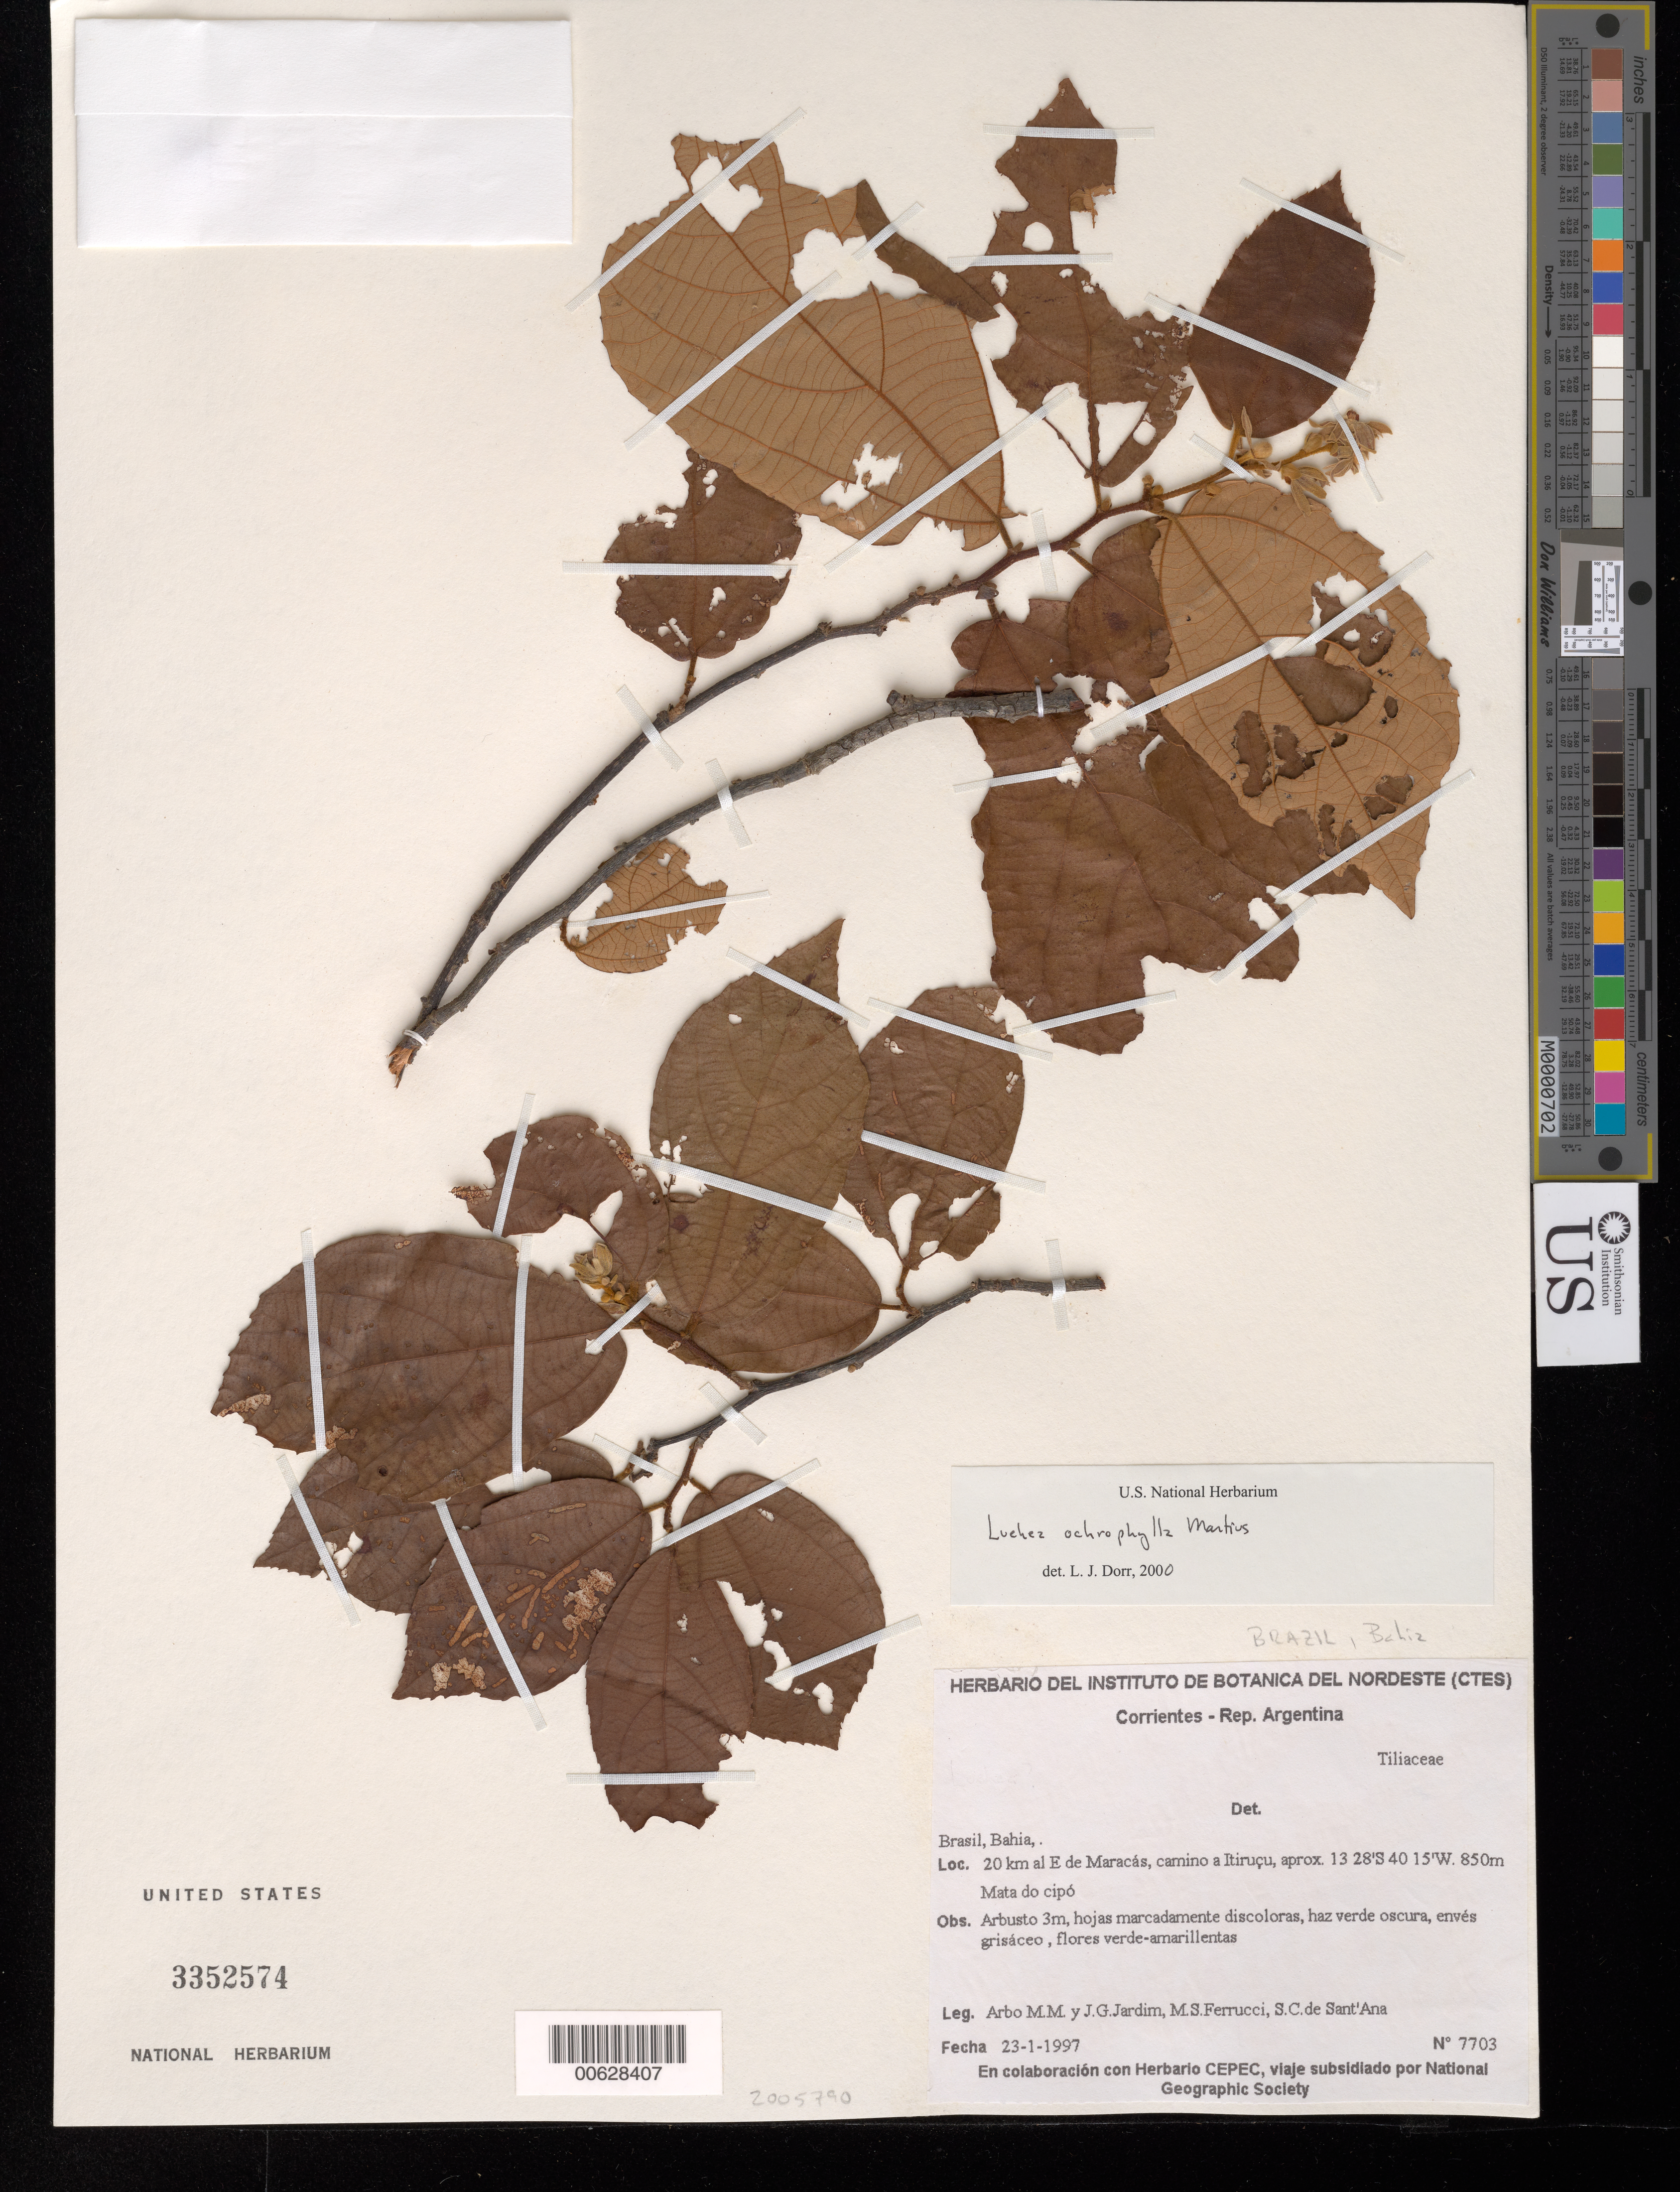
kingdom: Plantae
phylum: Tracheophyta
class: Magnoliopsida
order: Malvales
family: Malvaceae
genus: Luehea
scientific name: Luehea ochrophylla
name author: Mart.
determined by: Dorr, L. J., (BOT), Smithsonian Institution - National Museum of Natural History (UNITED STATES)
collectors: M. M. Arbo, J. Jardim, M. S. Ferrucci & S. C. Sant'Ana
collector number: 7703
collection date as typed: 23 Jan 1997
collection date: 1997-01-23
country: Brazil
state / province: Bahia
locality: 20 km al E de Maracás, camino a Itiruçu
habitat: Mata do Cipó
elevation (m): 850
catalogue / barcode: US 3352574